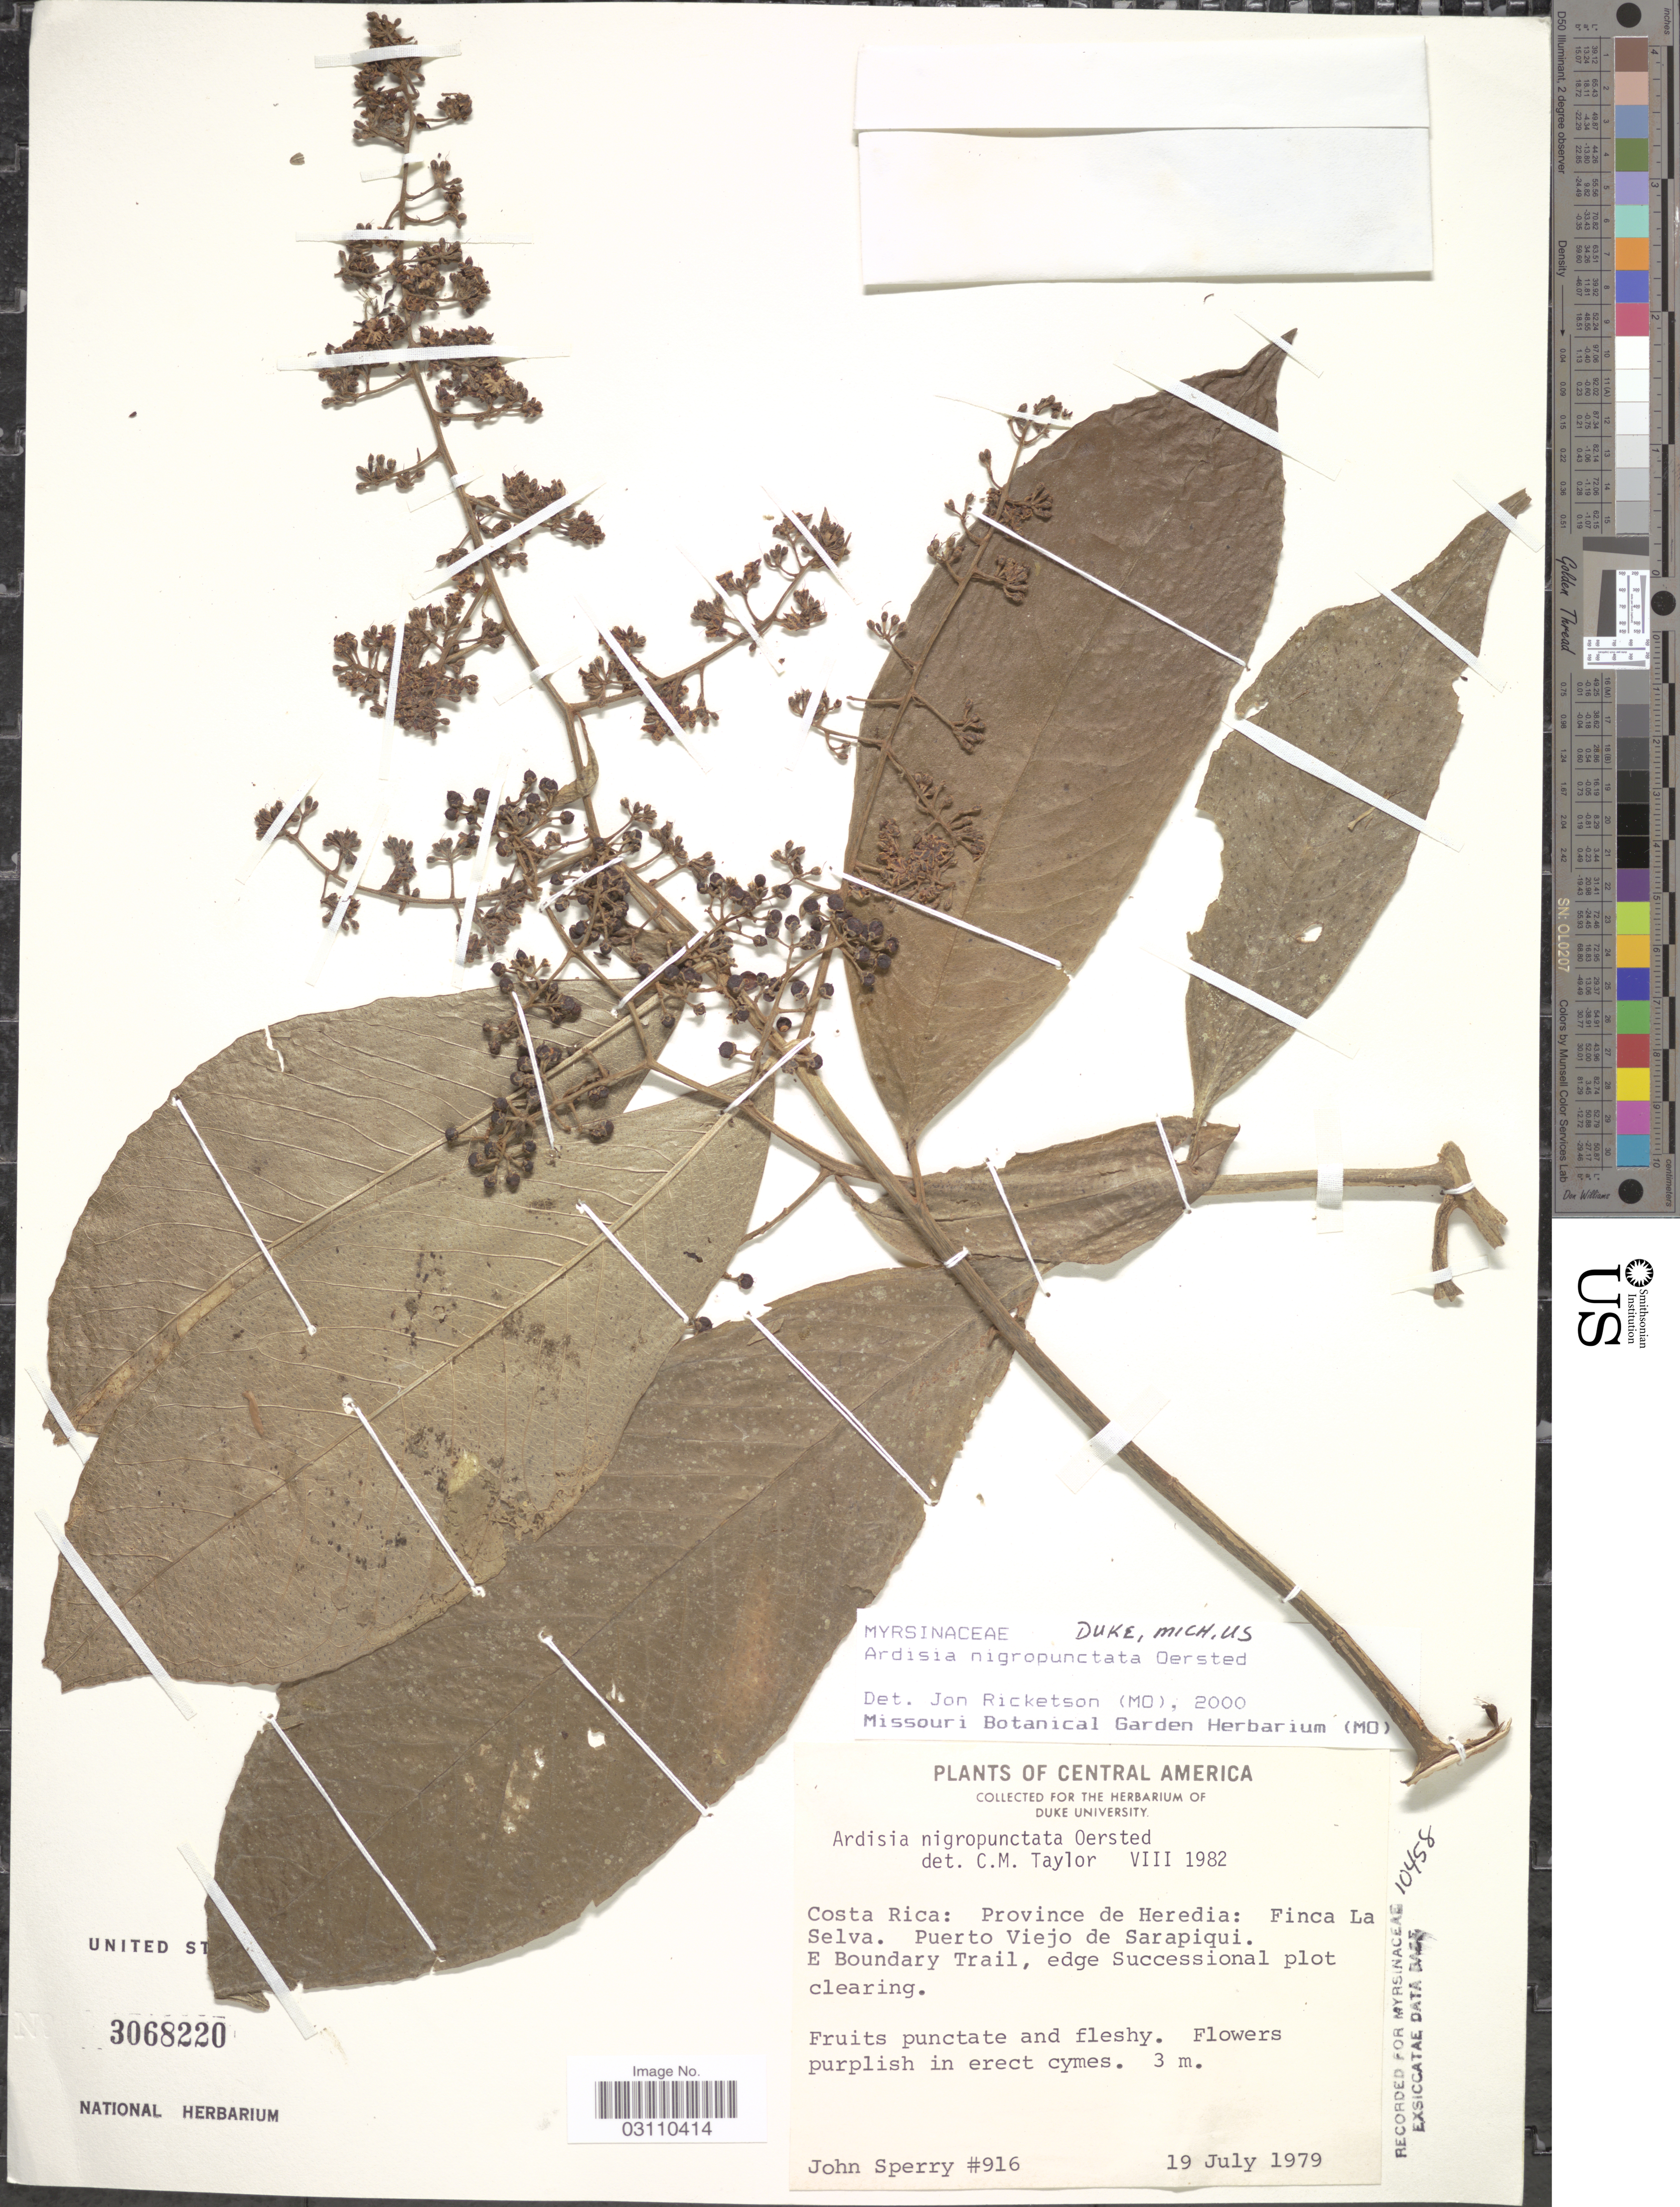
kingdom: Plantae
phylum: Tracheophyta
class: Magnoliopsida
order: Ericales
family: Primulaceae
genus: Ardisia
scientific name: Ardisia nigropunctata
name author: Oerst.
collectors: J. Sperry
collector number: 916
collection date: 1979-07-19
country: Costa Rica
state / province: Heredia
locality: Finca La Selva. Puerto Viejo de Sarapiqui. E Boundary Trail, edge Successional plot clearing.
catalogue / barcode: US 3068220